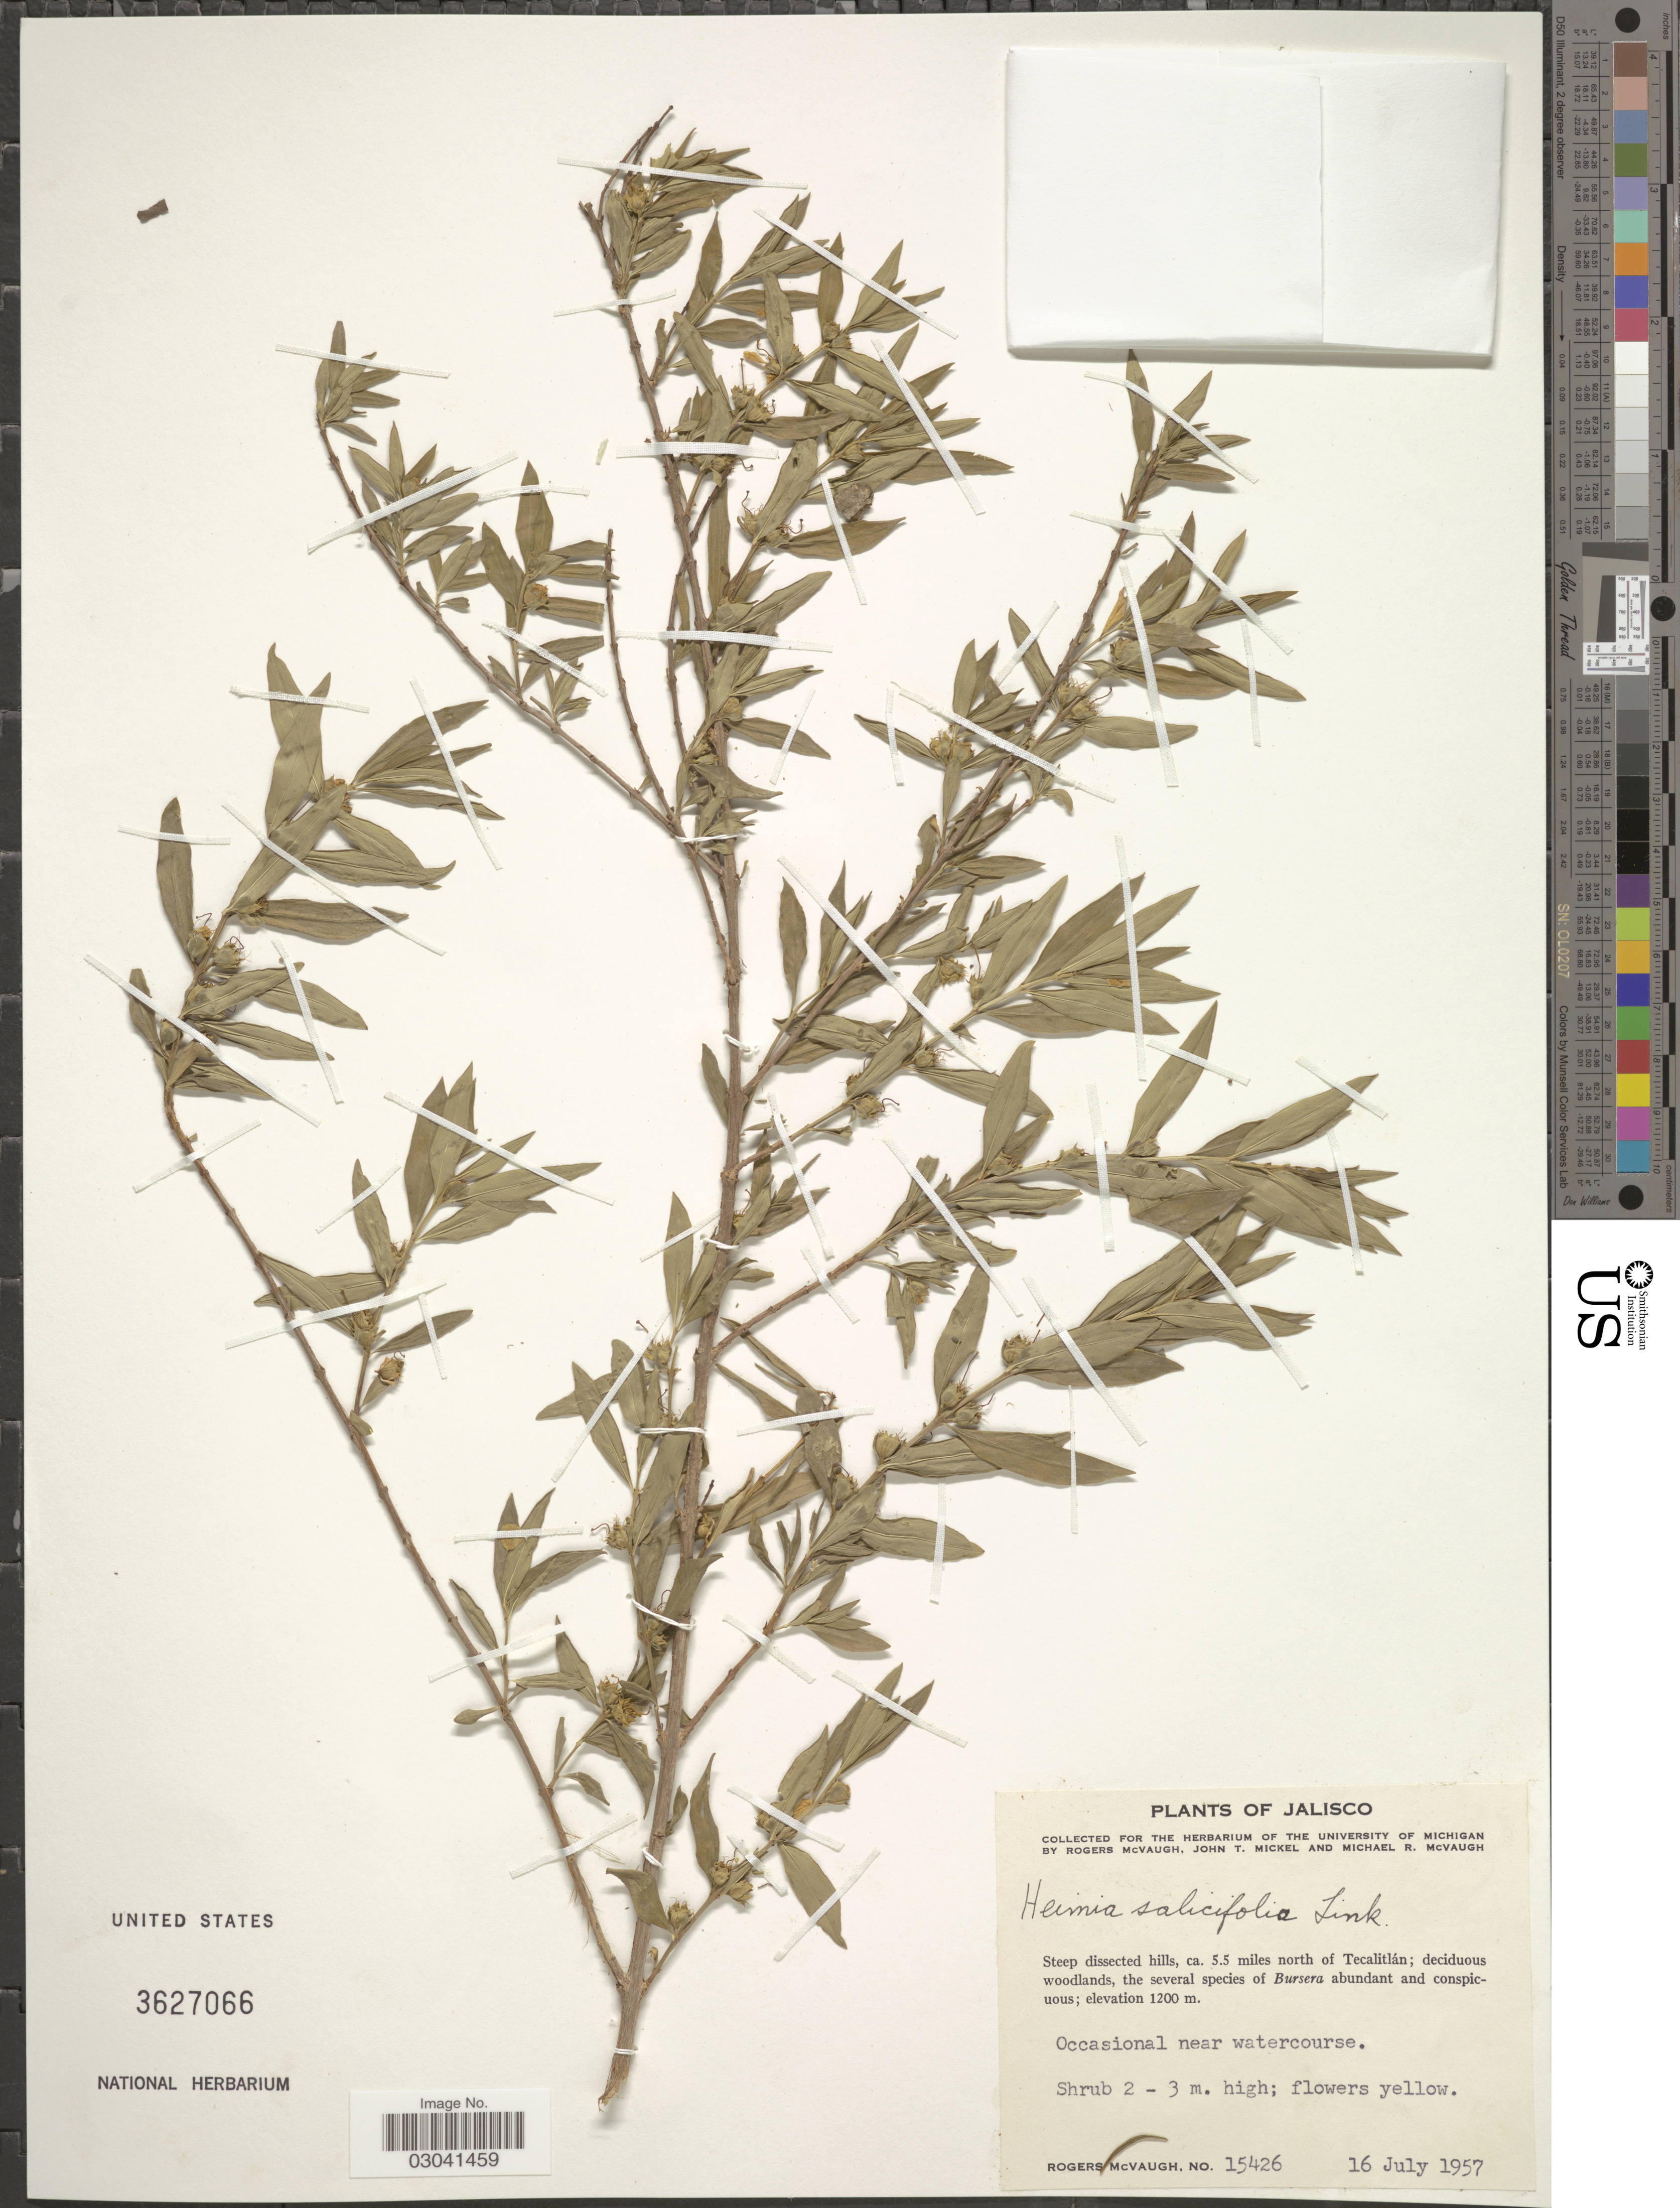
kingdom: Plantae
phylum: Tracheophyta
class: Magnoliopsida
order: Myrtales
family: Lythraceae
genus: Heimia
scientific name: Heimia salicifolia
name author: Link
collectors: R. McVaugh, J. T. Mickel & M. R. McVaugh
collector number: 15426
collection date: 1957-07-16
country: Mexico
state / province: Jalisco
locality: Steep dissected hills, ca. 5.5 miles north of Tecalitlán.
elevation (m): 1200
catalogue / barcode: US 3627066